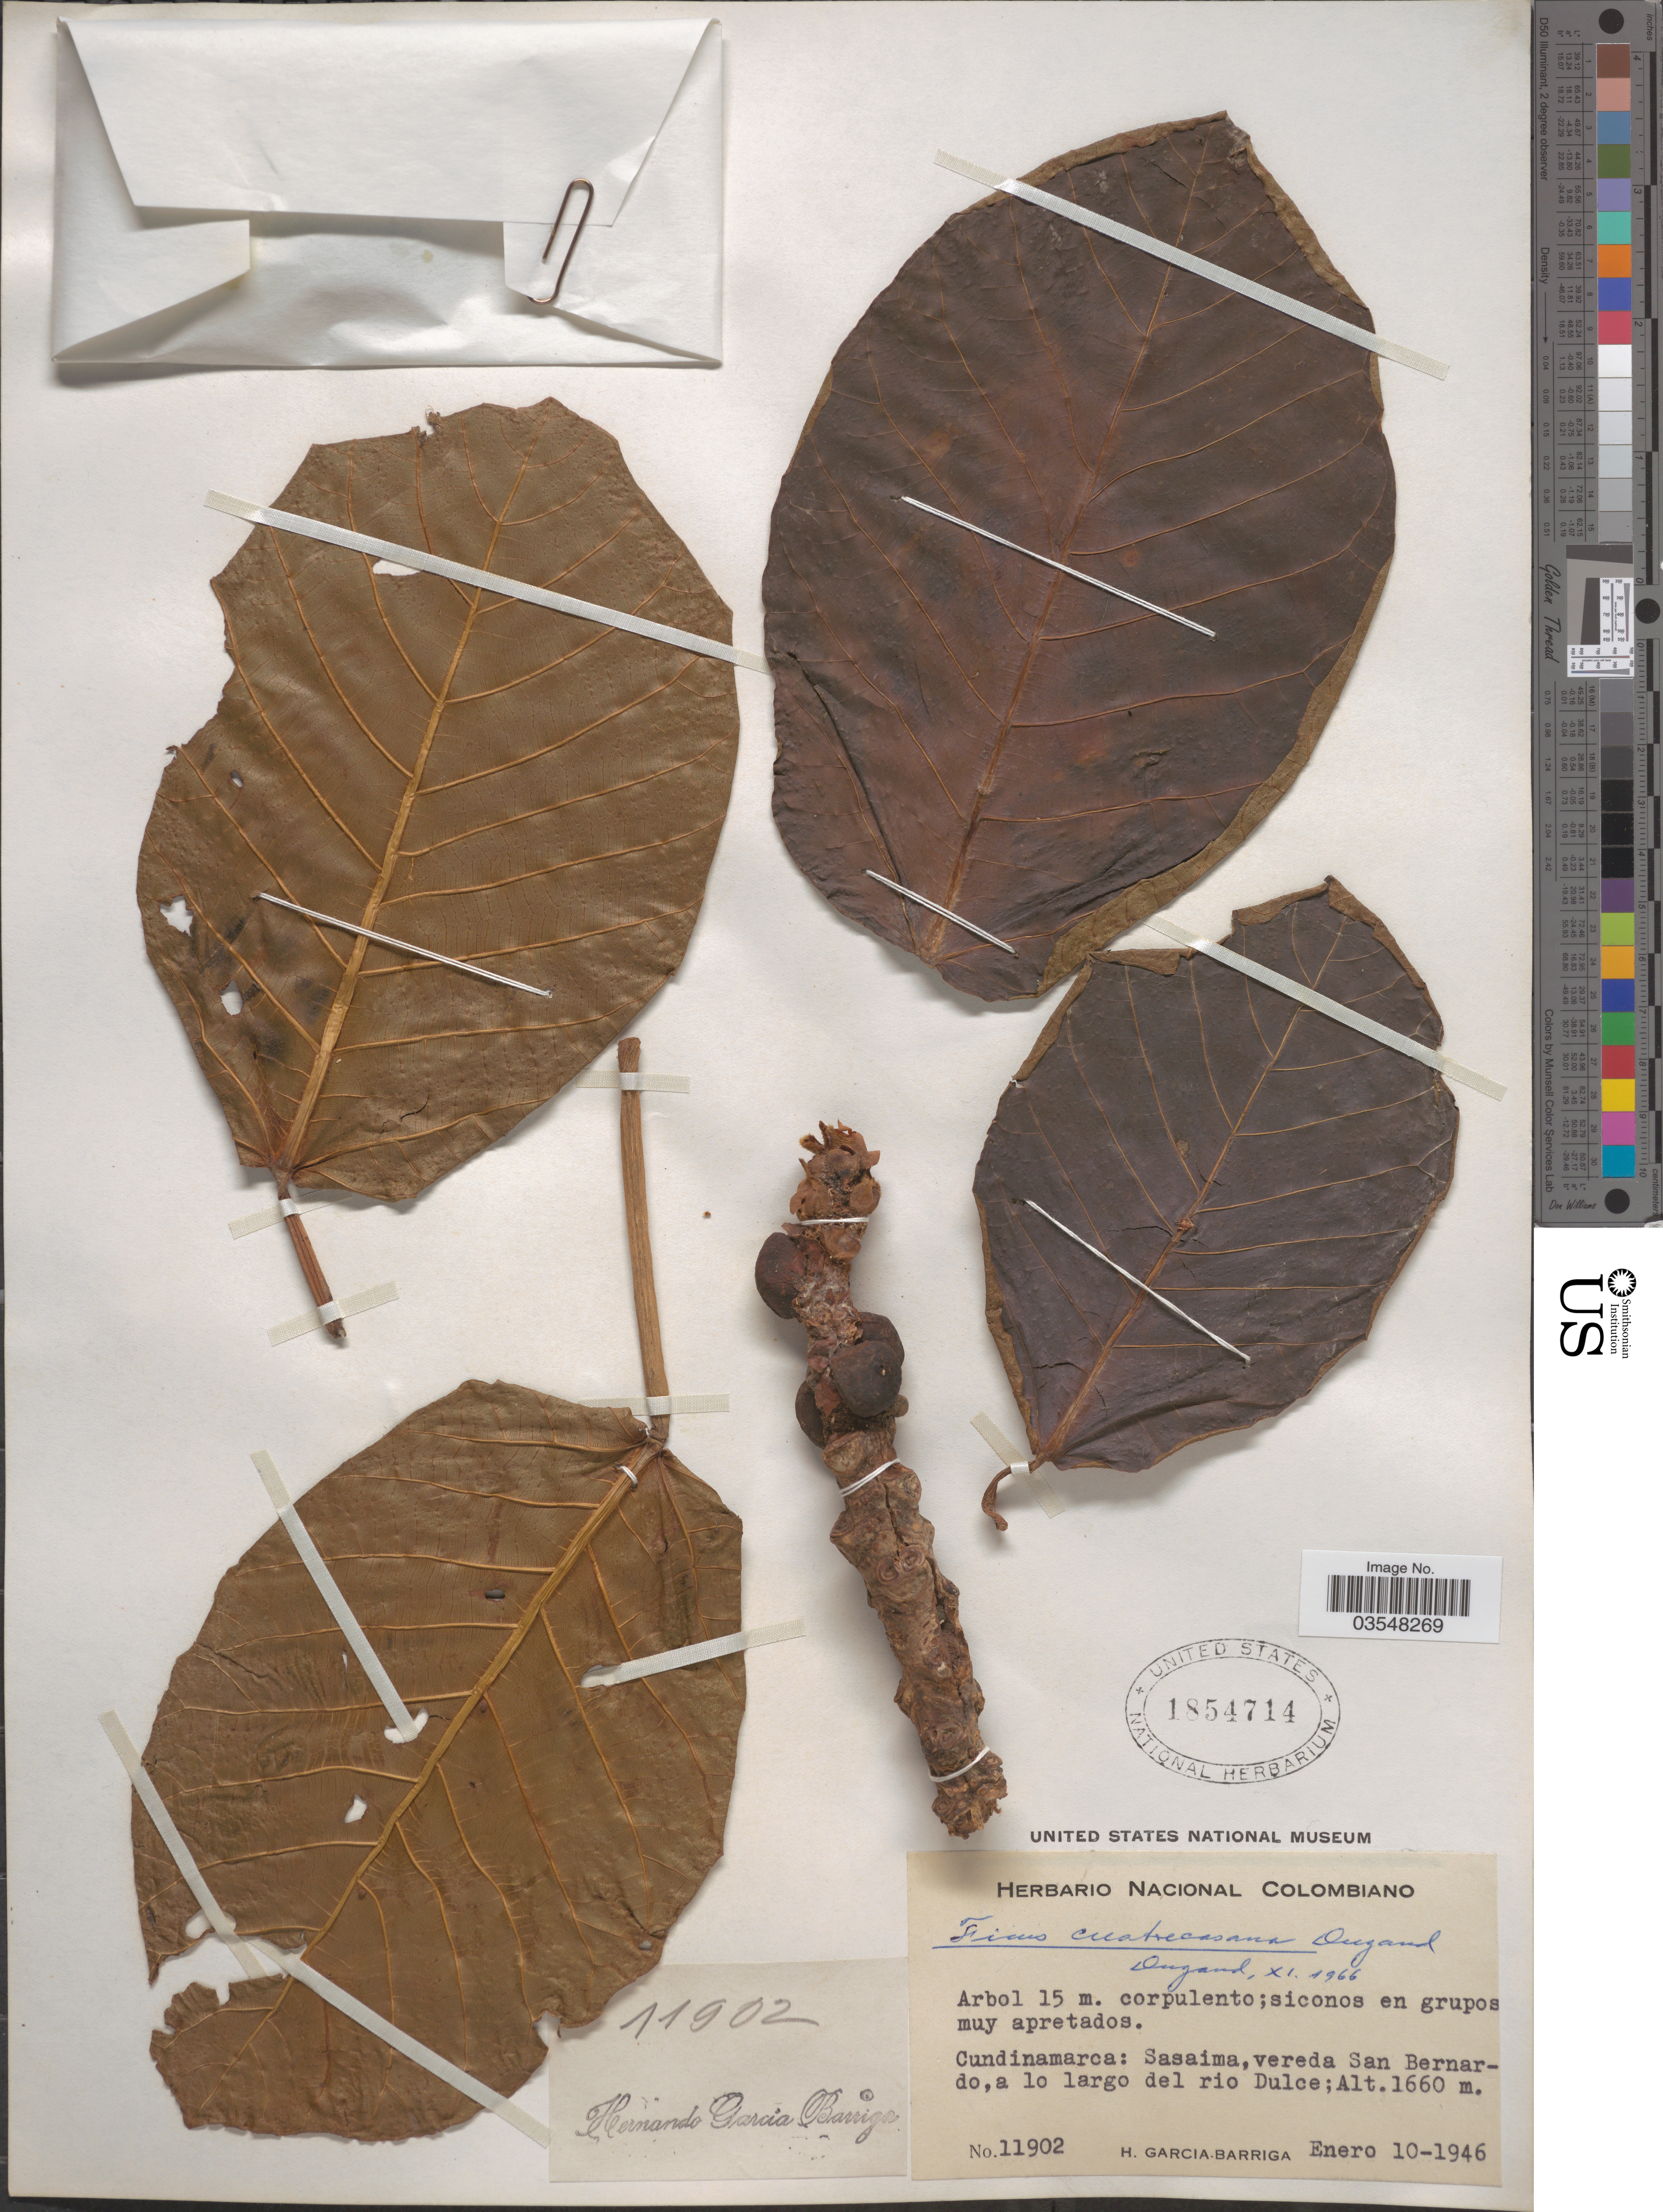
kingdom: Plantae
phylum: Tracheophyta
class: Magnoliopsida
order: Rosales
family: Moraceae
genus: Ficus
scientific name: Ficus cuatrecasasiana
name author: Dugand G.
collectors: H. García Barriga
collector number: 11902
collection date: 1946-01-10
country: Colombia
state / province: Cundinamarca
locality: Sasaima, vereda San Bernardo, a lo largo del rio Dulce.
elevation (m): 1660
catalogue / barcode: US 1854714